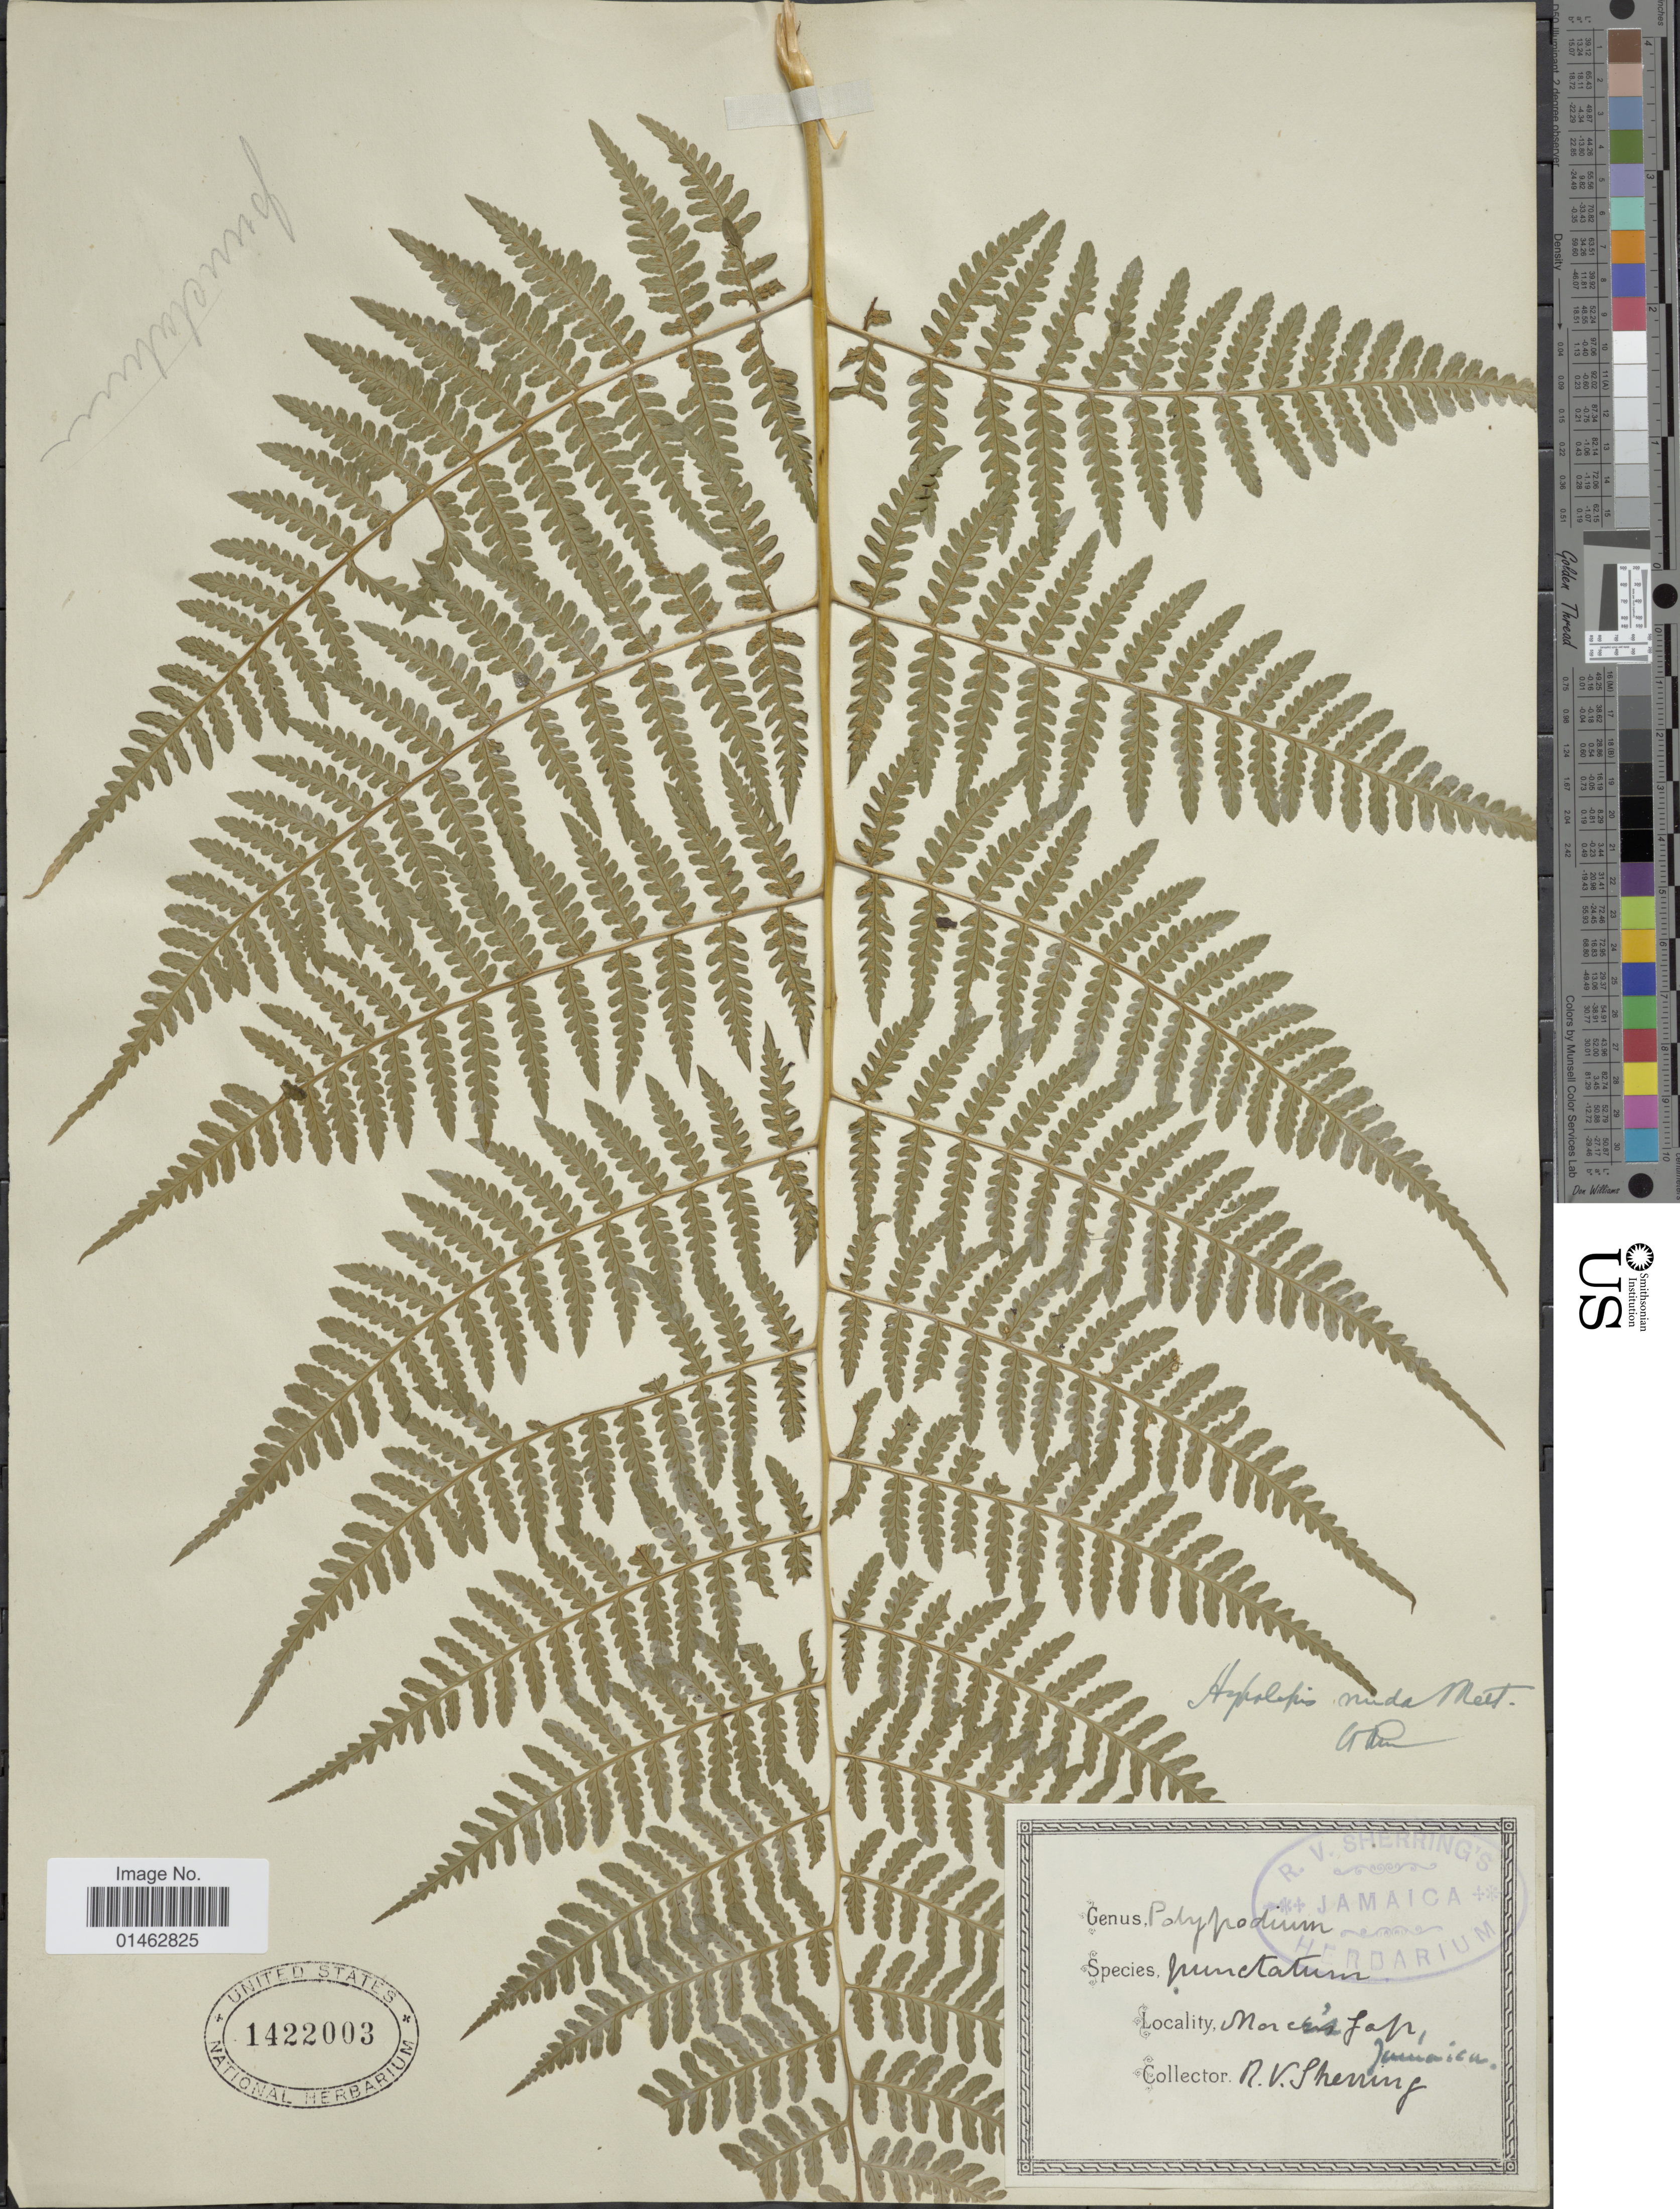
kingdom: Plantae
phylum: Tracheophyta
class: Polypodiopsida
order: Polypodiales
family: Dennstaedtiaceae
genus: Hypolepis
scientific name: Hypolepis nuda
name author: Mett. ex Kuhn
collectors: R. Sherring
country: Jamaica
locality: Morce's Gap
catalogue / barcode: US 1422003